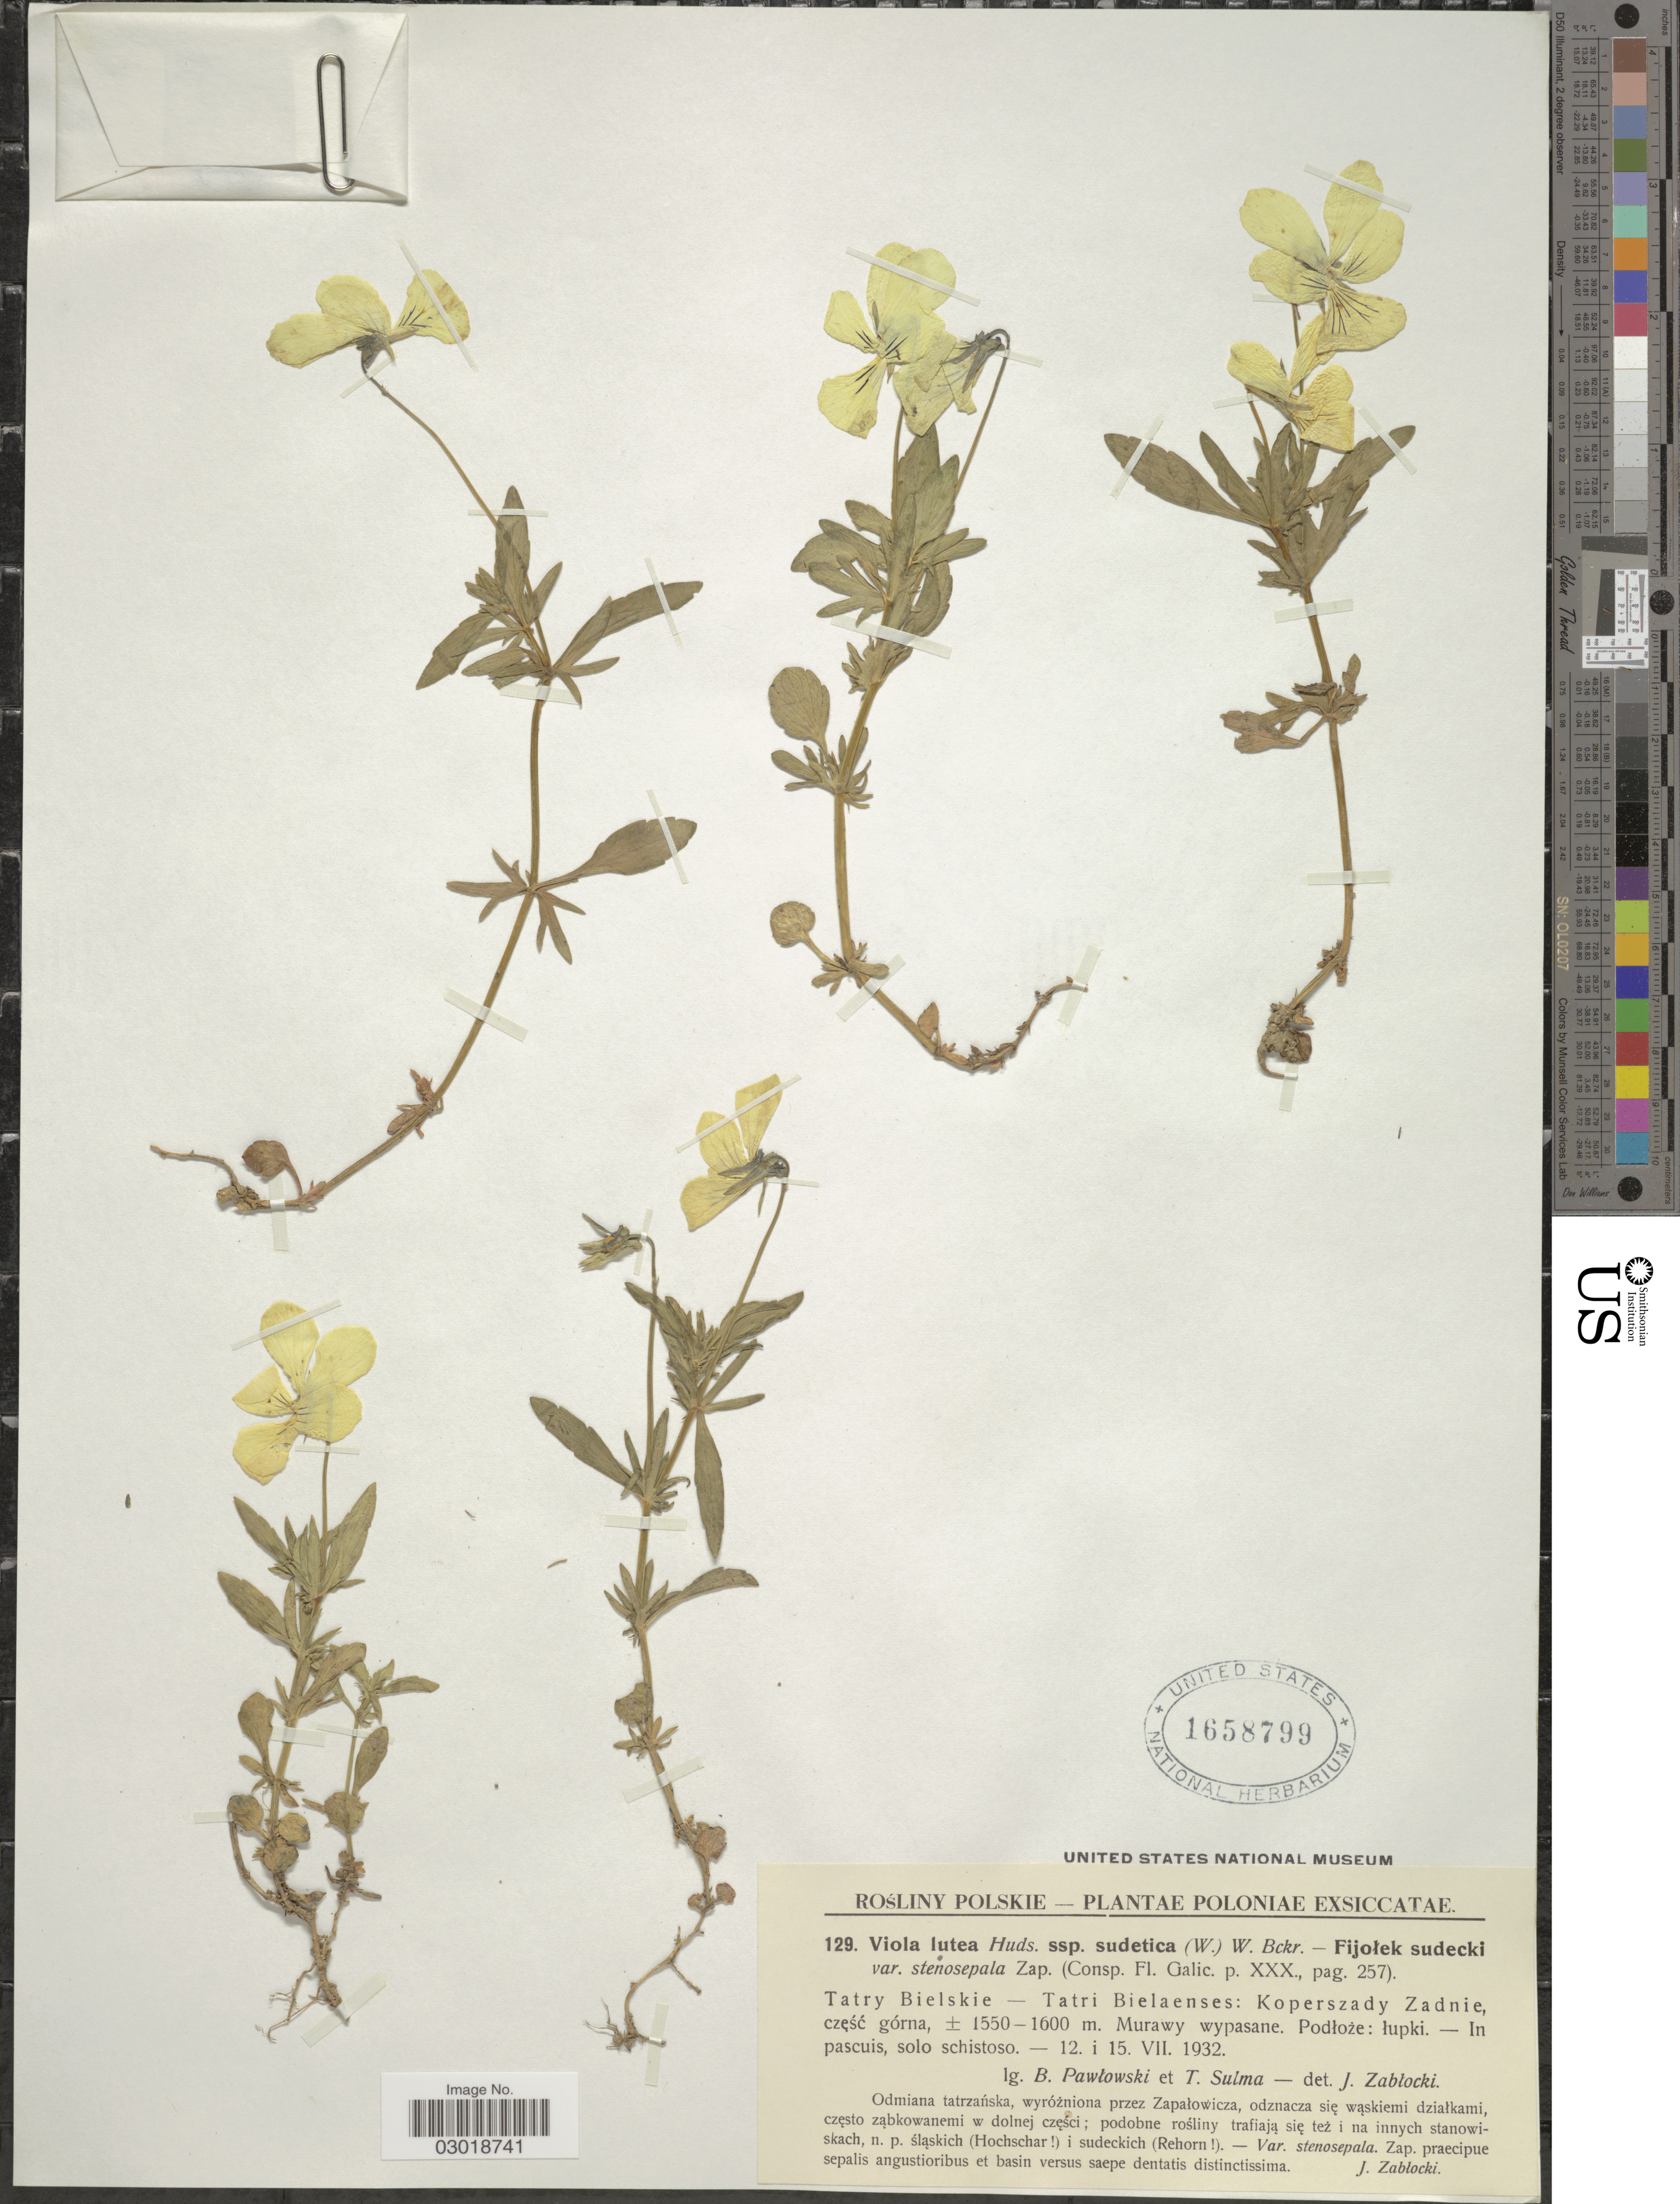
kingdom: Plantae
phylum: Tracheophyta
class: Magnoliopsida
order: Malpighiales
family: Violaceae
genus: Viola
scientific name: Viola lutea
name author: Huds.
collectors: B. Pawtowski & T. Sulma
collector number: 129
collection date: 1932-07-12/1932-07-15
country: Slovakia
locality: Poloniae Exsiccatae, Tatry Bielskie - Tatri Bielaenses: Koperszady Zadnie, czesc górna. Murawy wypasane. Podloze: lupki.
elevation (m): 1550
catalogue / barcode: US 1658799